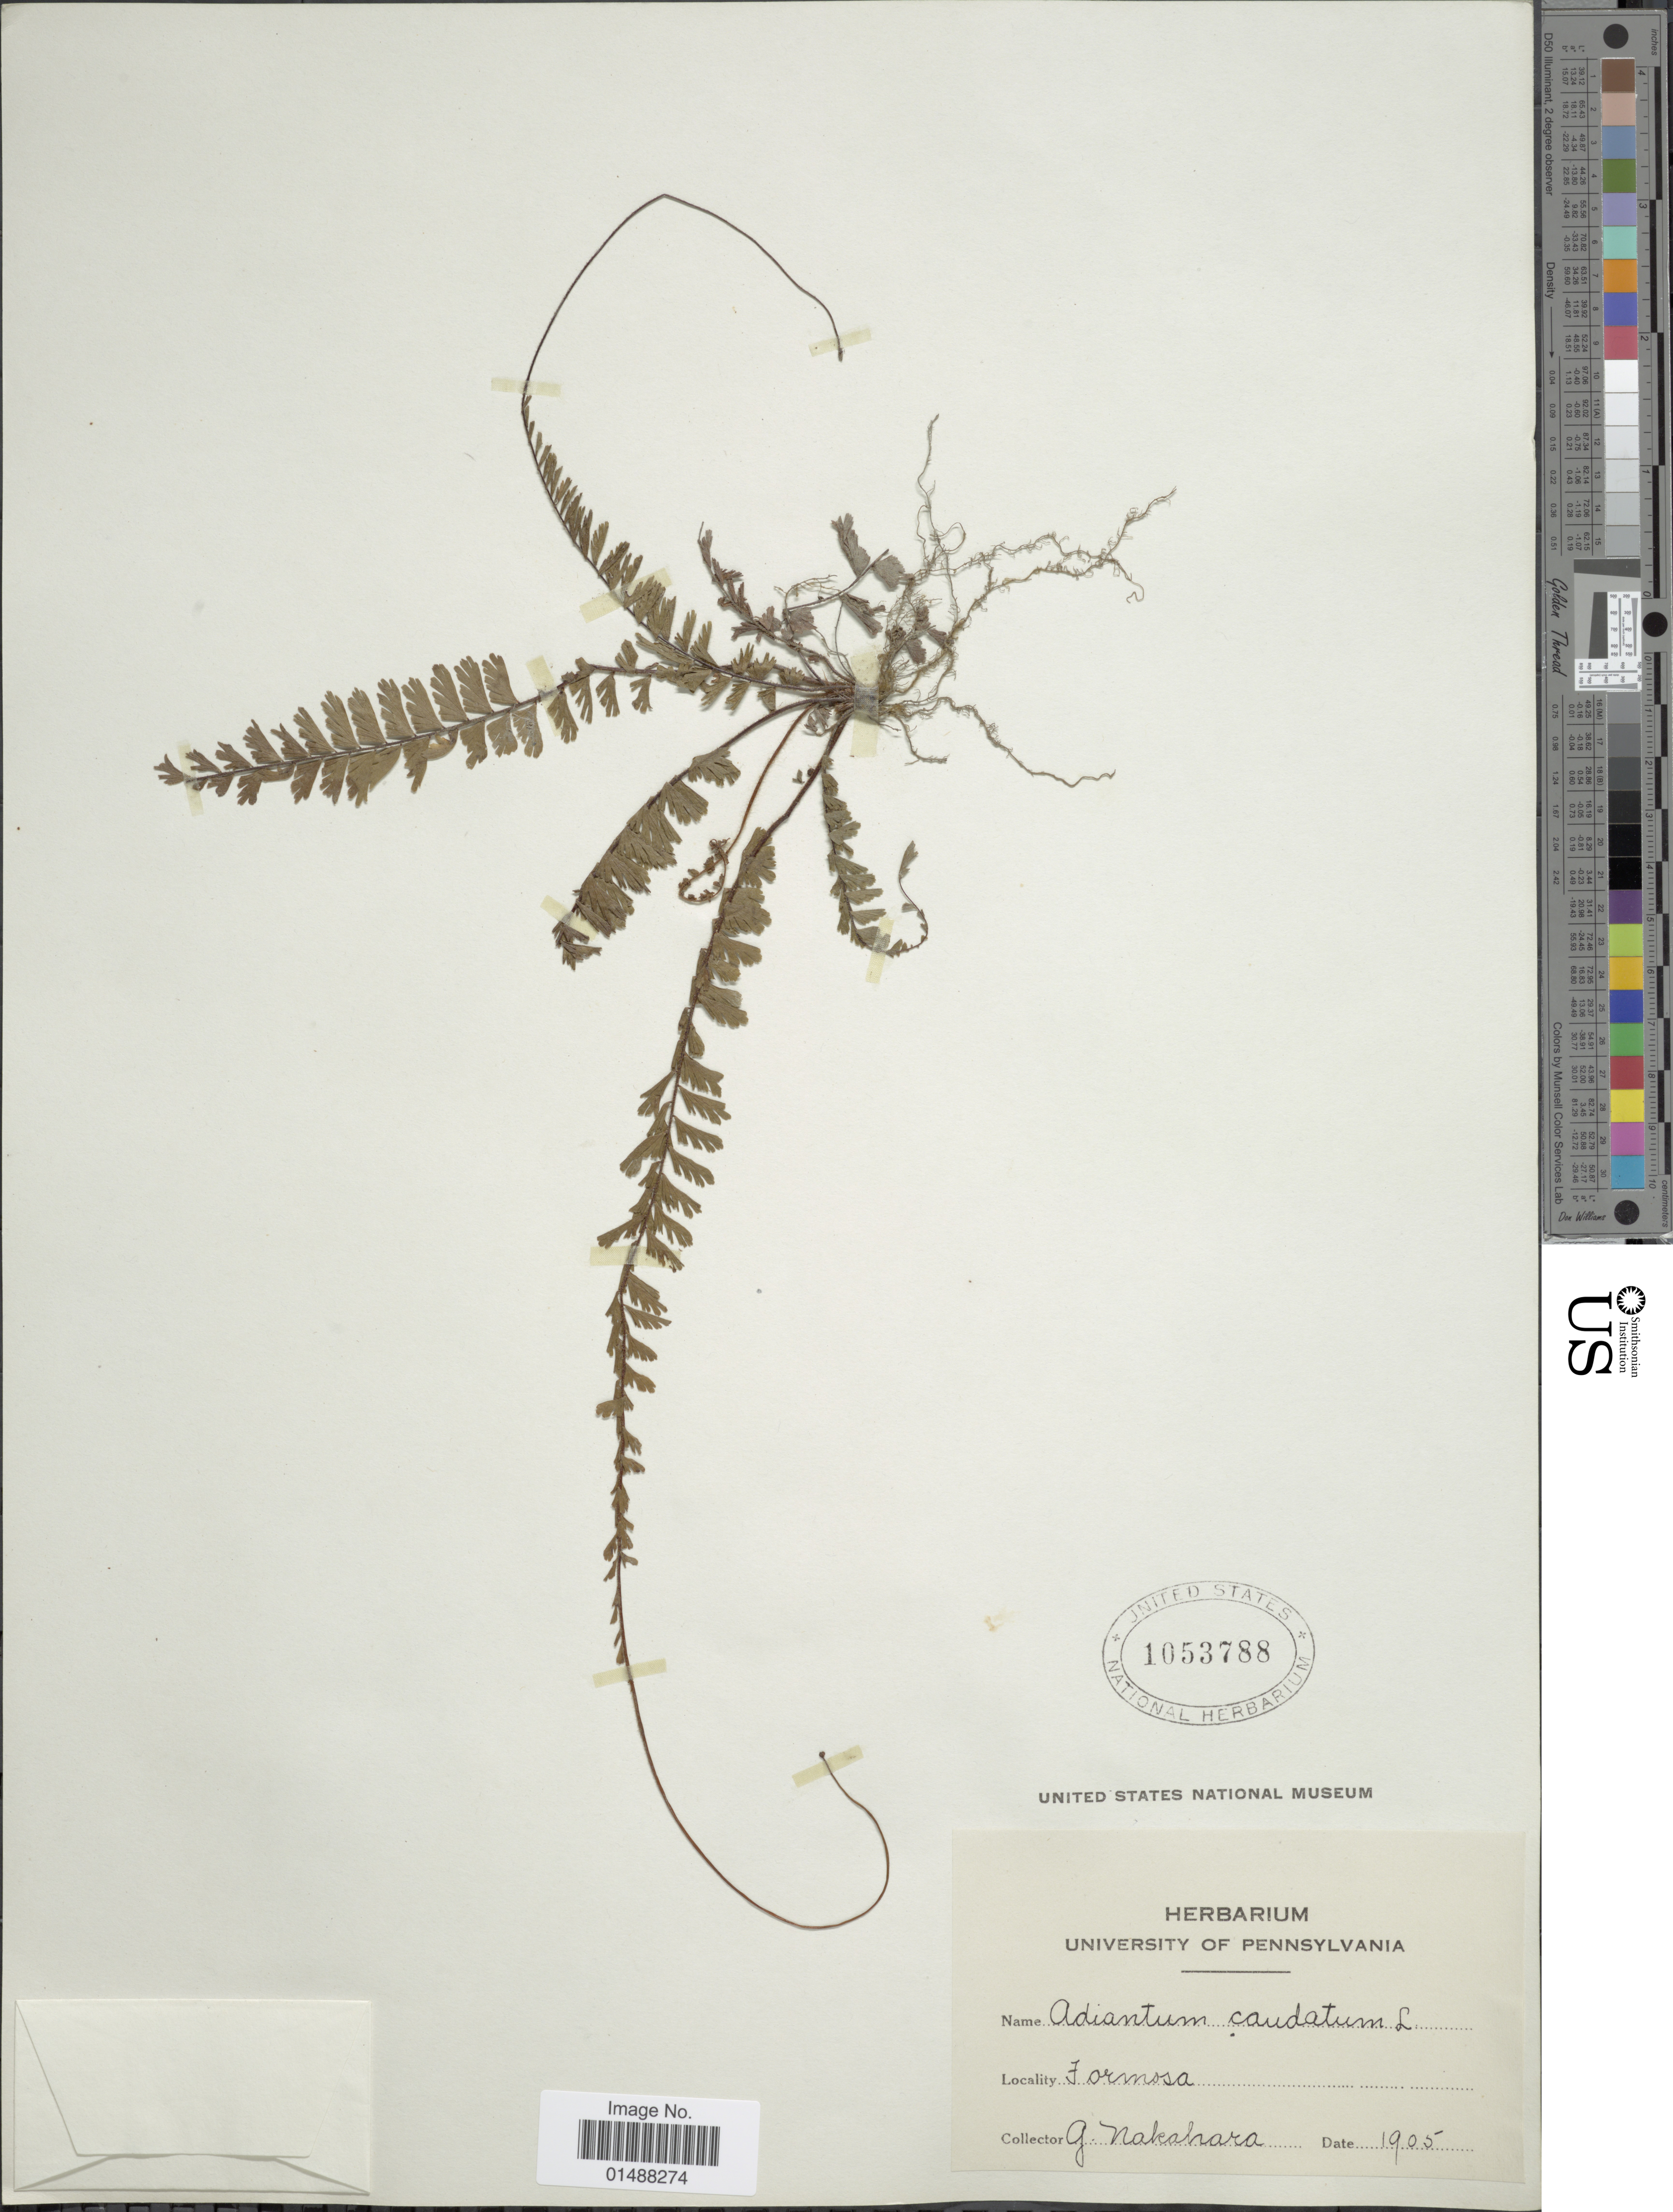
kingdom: Plantae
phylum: Tracheophyta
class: Polypodiopsida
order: Polypodiales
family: Pteridaceae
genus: Adiantum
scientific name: Adiantum caudatum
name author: L.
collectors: G. Nakahara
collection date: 1905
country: Taiwan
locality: Formosa.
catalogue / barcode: US 1053788